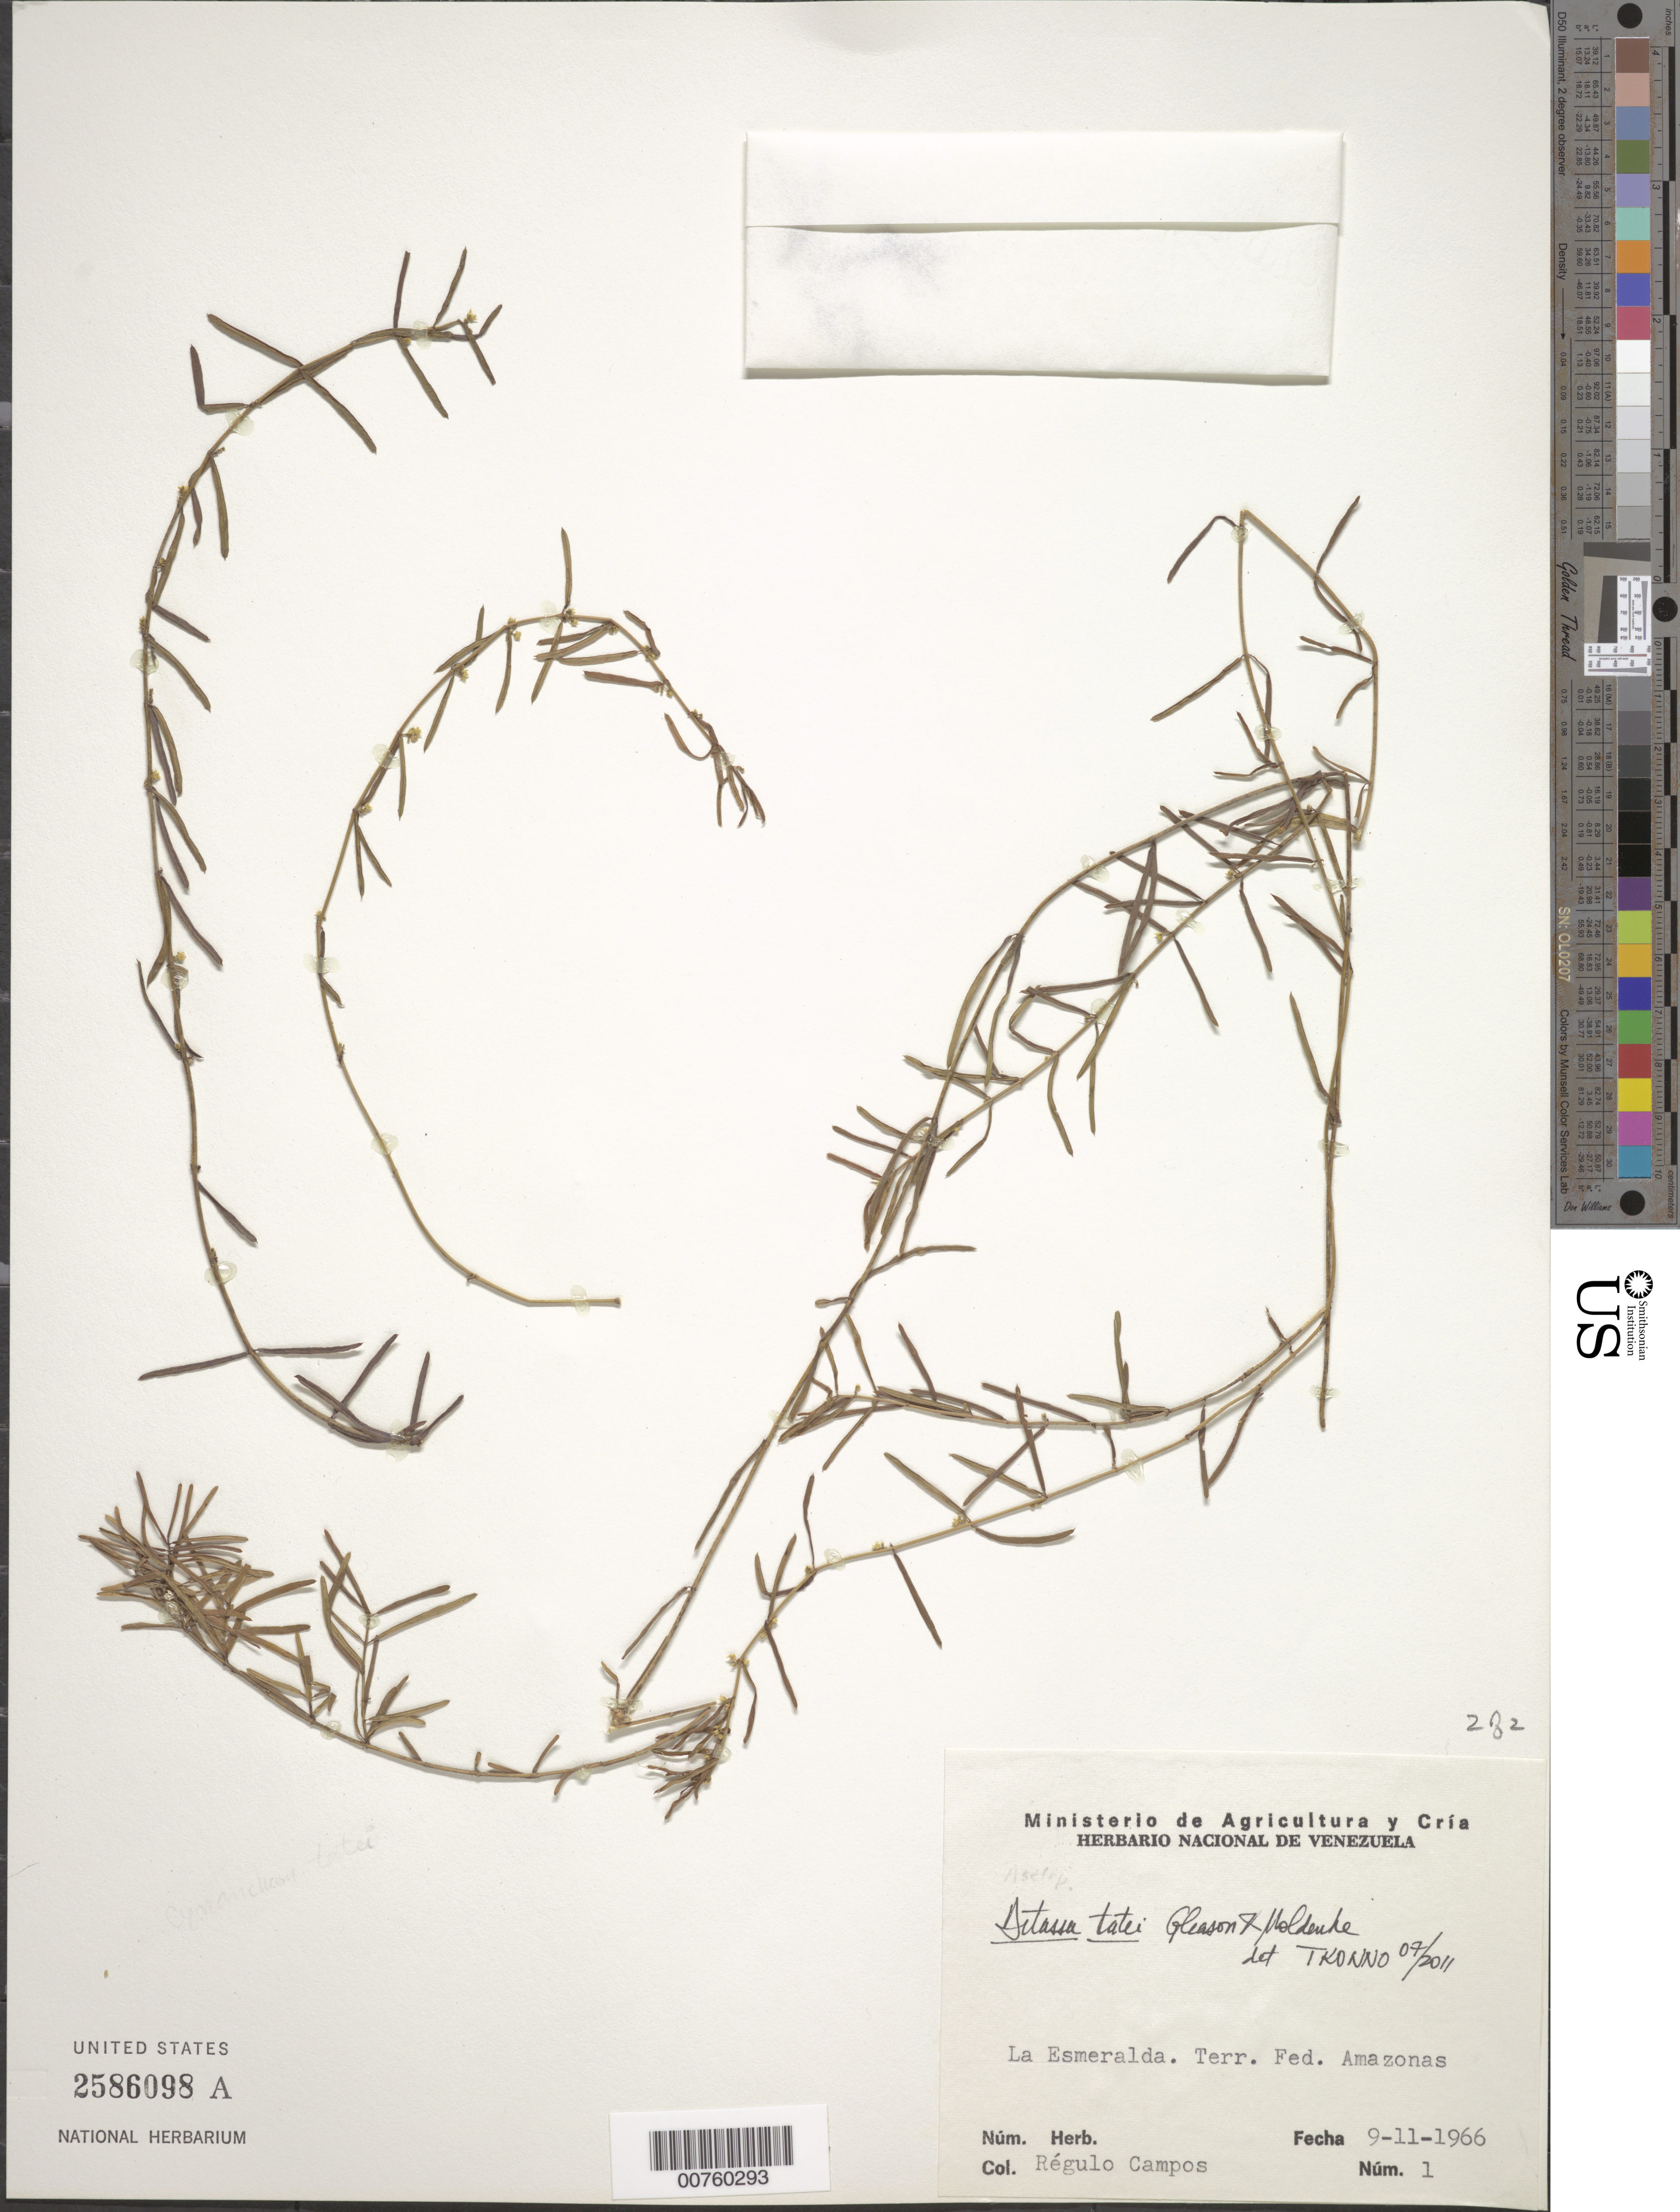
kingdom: Plantae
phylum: Tracheophyta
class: Magnoliopsida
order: Gentianales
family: Apocynaceae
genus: Ditassa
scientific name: Ditassa tatei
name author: Gleason & Moldenke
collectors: R. Campos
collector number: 1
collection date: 1966-11-09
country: Venezuela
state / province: Amazonas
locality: La Esmeralda. Terr. Fed. Amazonas.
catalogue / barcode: US 2586098A